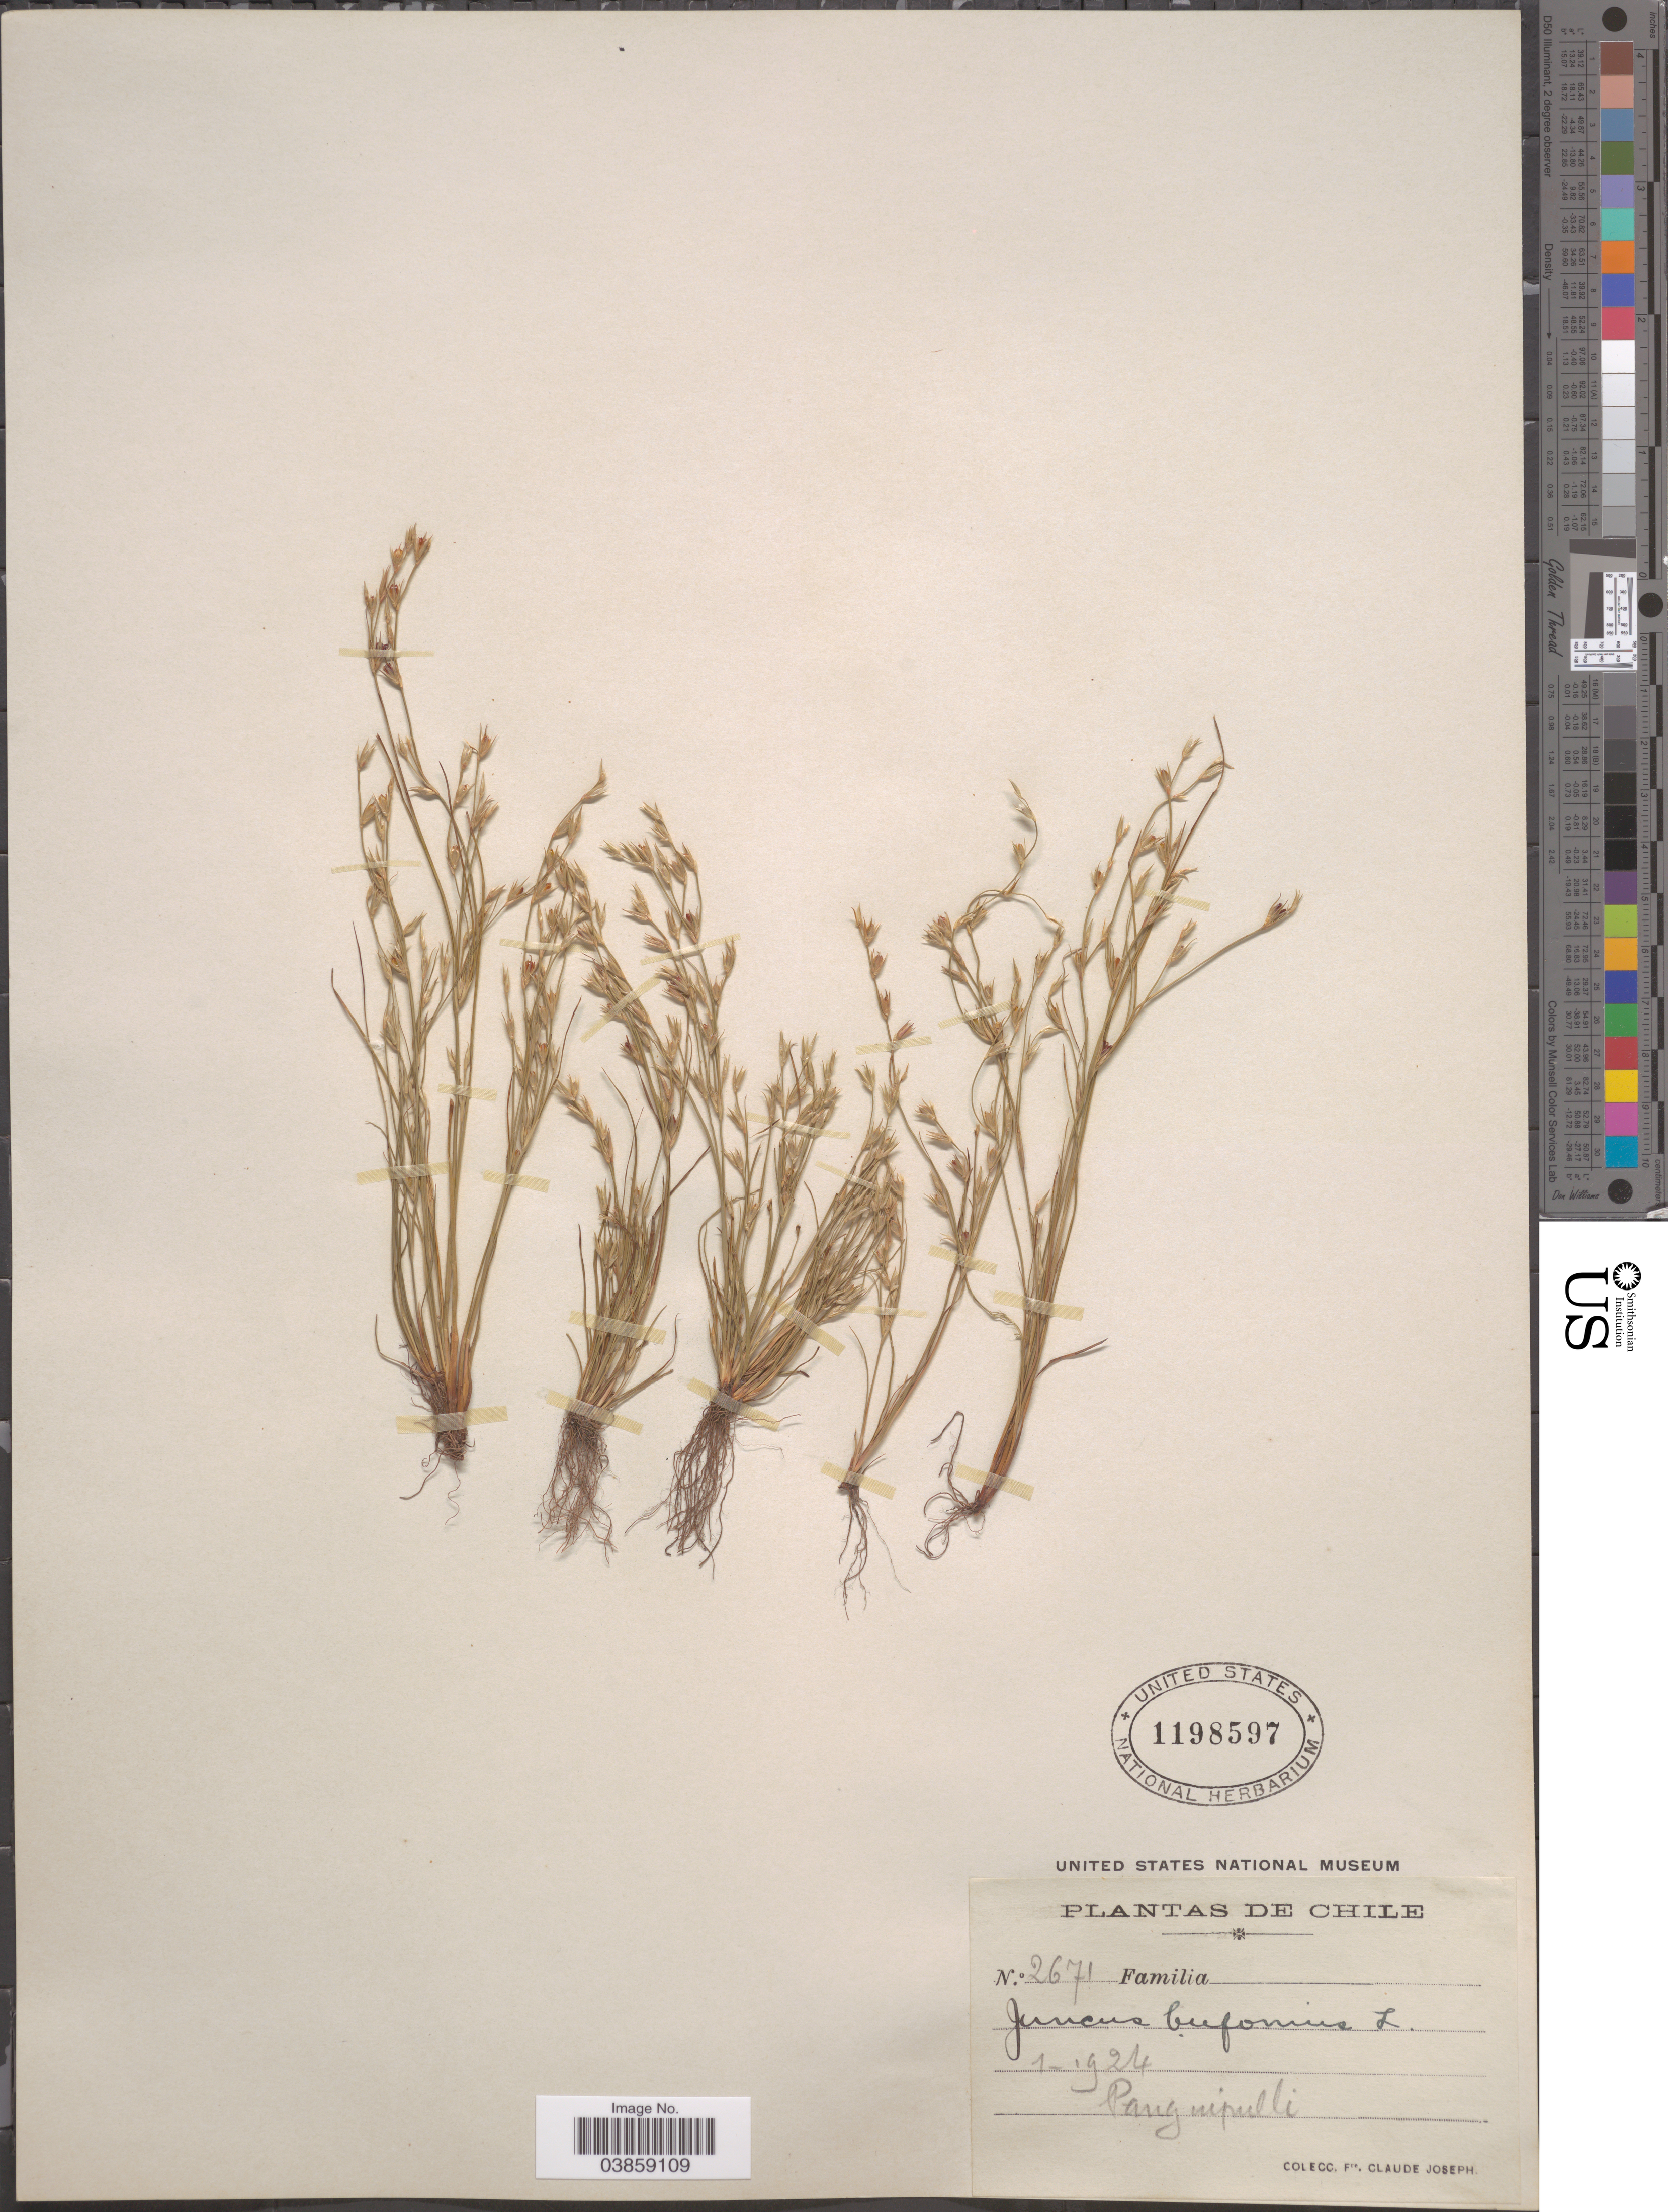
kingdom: Plantae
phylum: Tracheophyta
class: Liliopsida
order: Poales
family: Juncaceae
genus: Juncus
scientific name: Juncus bufonius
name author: L.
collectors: Frere Claude Joseph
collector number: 2671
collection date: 1924-01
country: Chile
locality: Panguipulli.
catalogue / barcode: US 1198597